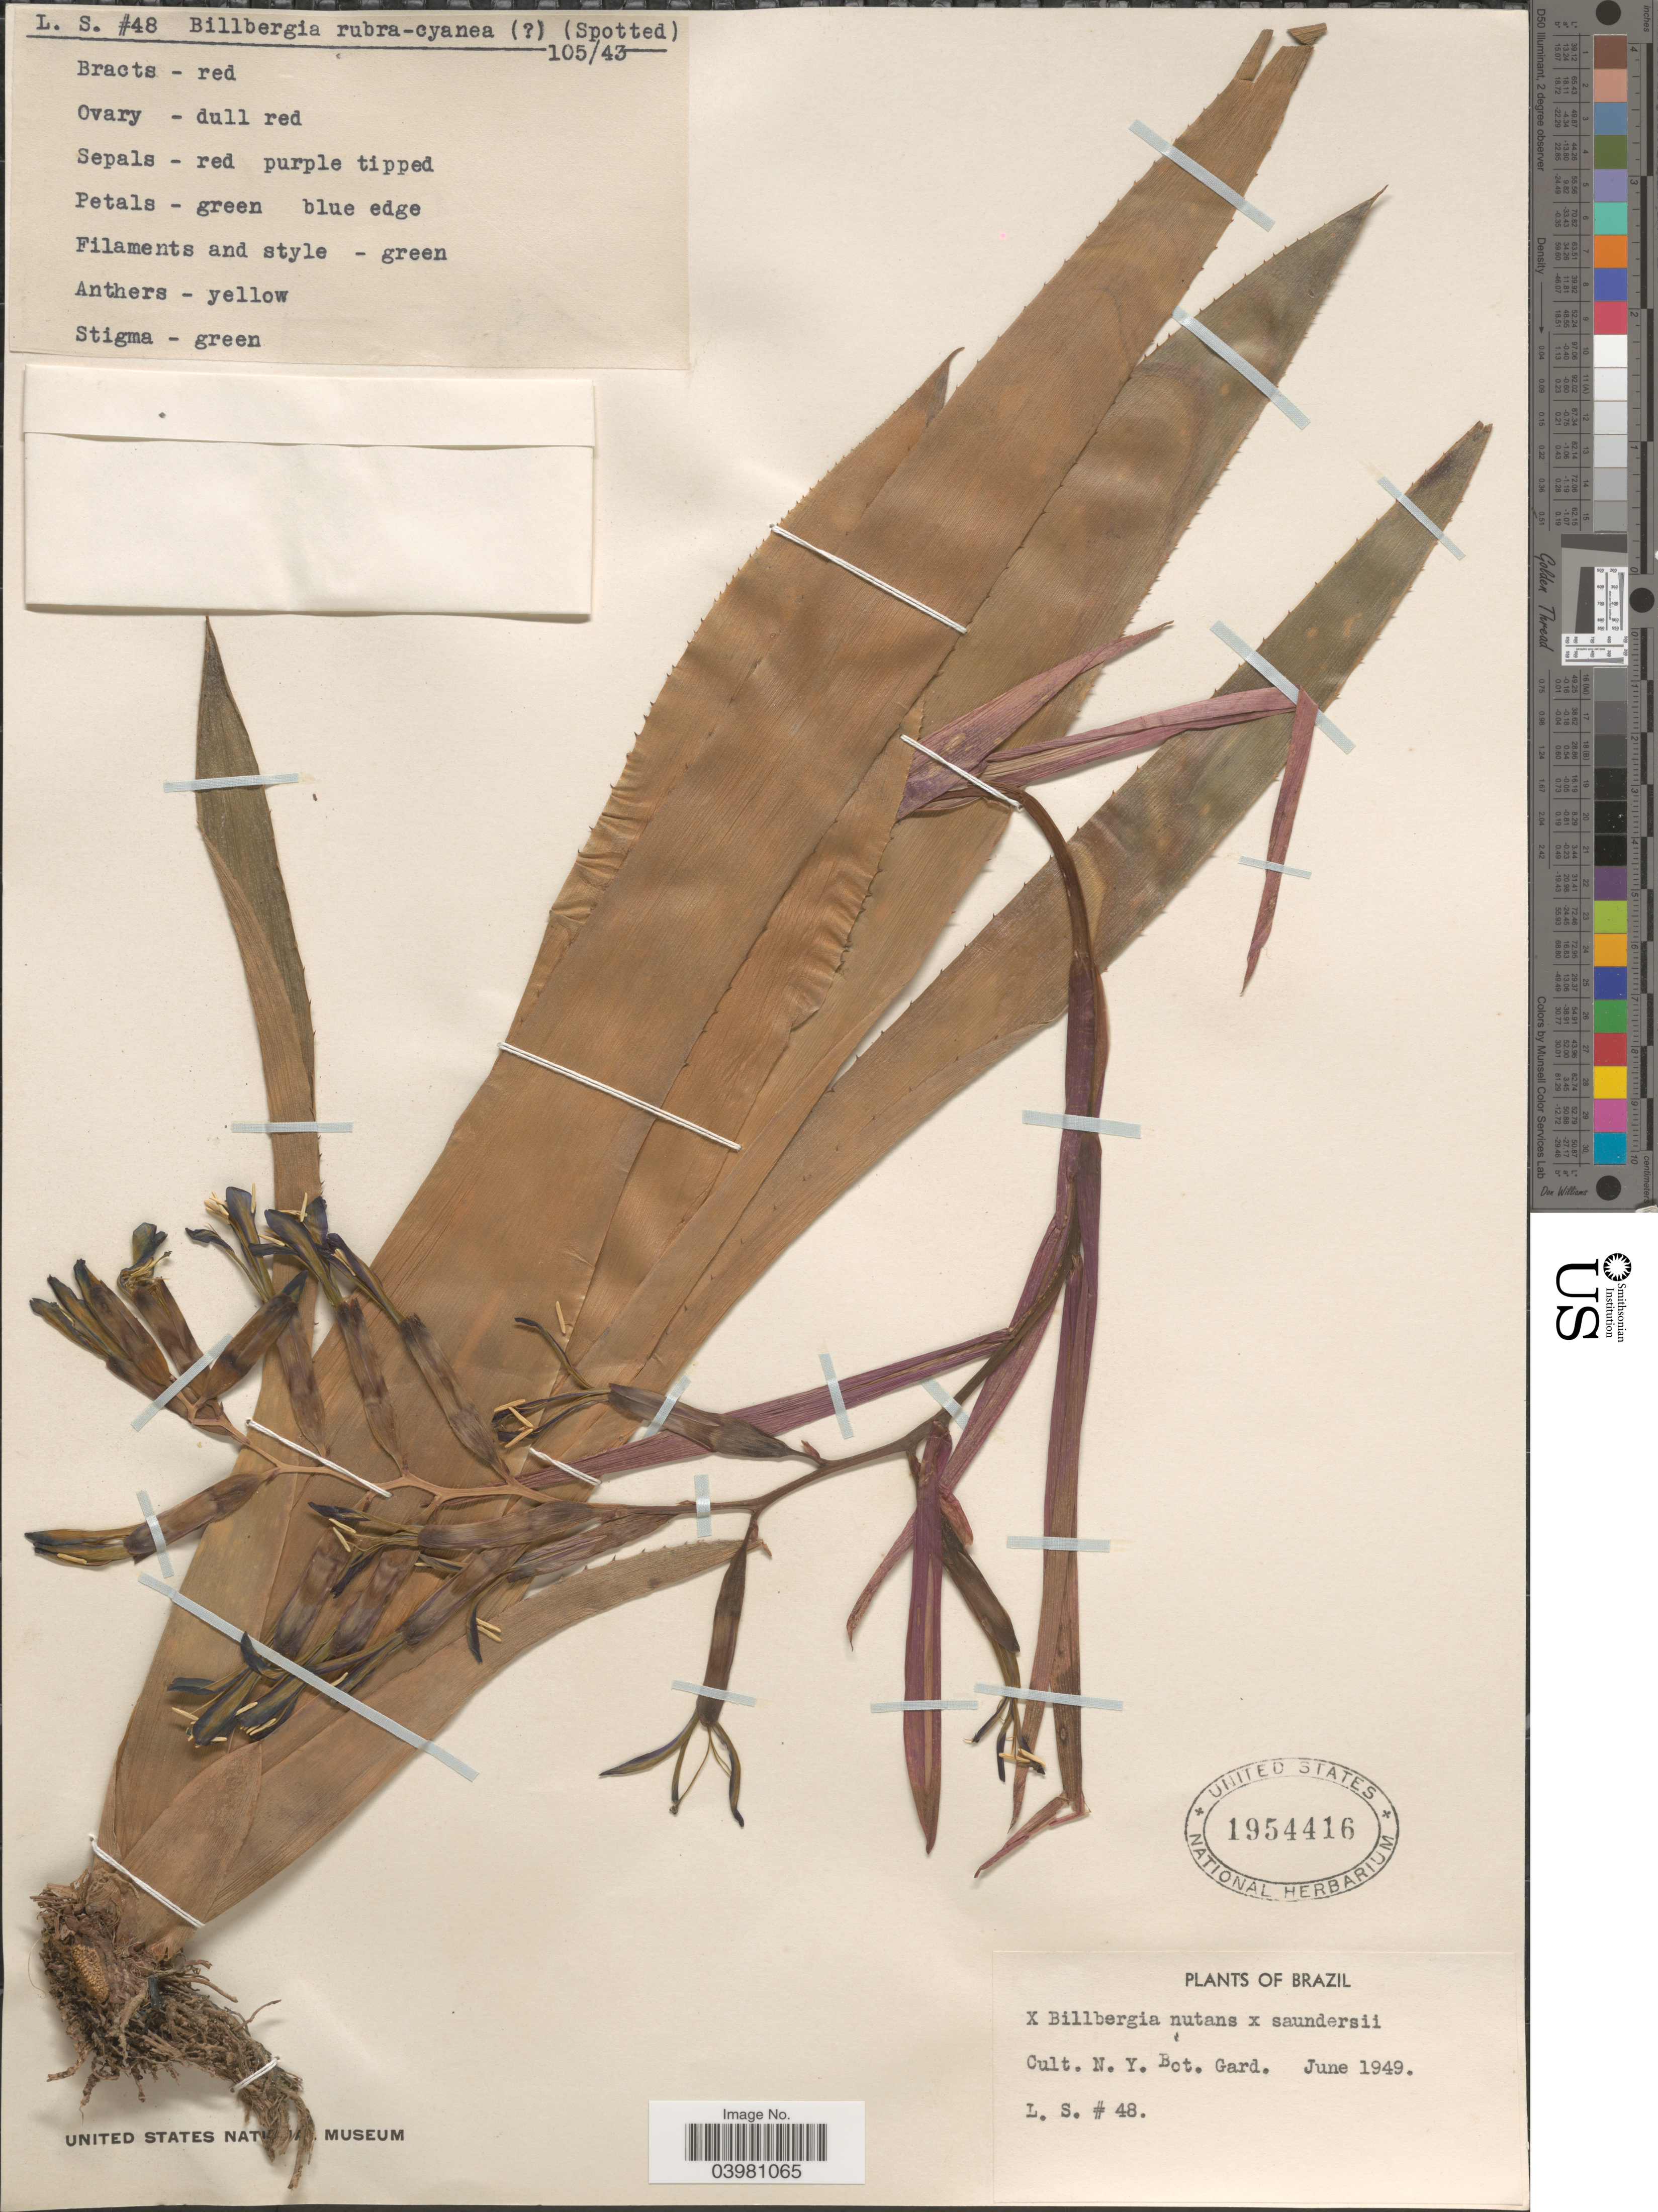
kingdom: Plantae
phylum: Tracheophyta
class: Liliopsida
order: Poales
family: Bromeliaceae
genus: Billbergia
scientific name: Billbergia nutans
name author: H. Wendl. ex Regel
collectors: L. S.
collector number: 48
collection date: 1949-06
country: United States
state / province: New York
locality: N.Y. Bot. Gard.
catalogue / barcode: US 1954416